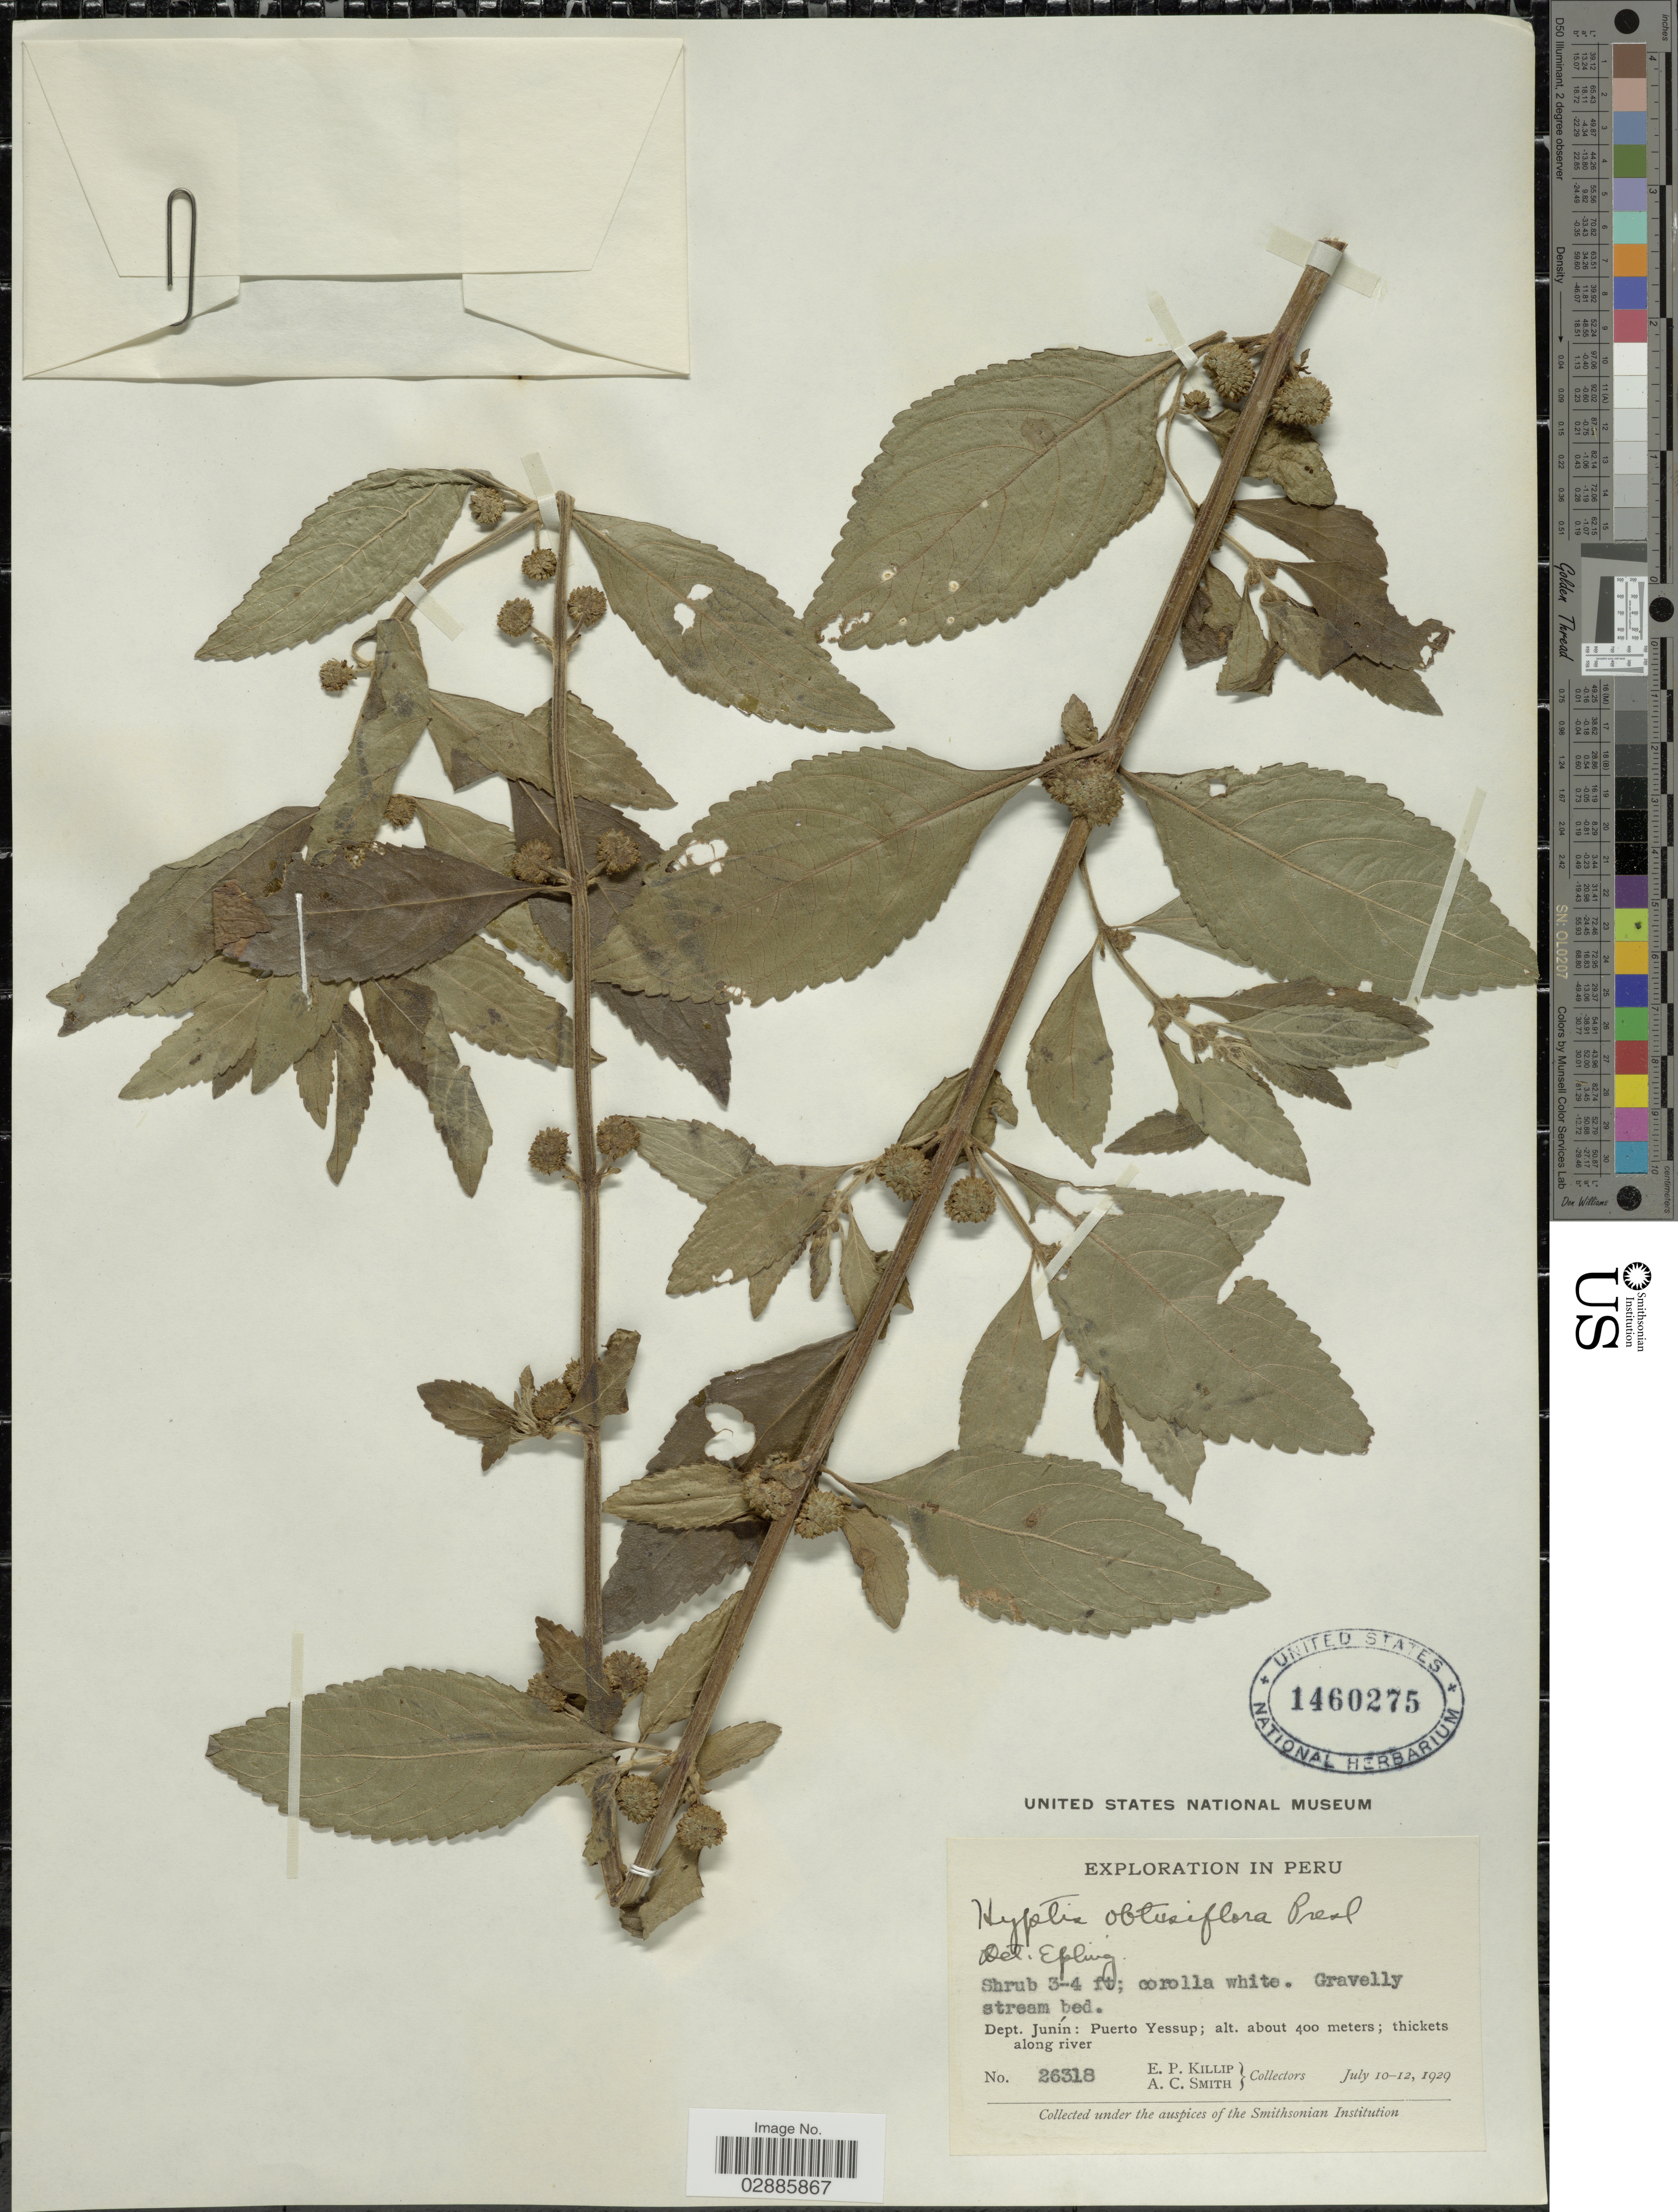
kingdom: Plantae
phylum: Tracheophyta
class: Magnoliopsida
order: Lamiales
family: Lamiaceae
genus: Hyptis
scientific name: Hyptis obtusiflora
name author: C. Presl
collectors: E. P. Killip & A. C. Smith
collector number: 26318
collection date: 1929-07-10/1929-07-12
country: Peru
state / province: Junín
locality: Dept. Junín: Puerto Yessup.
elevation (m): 400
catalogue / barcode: US 1460275